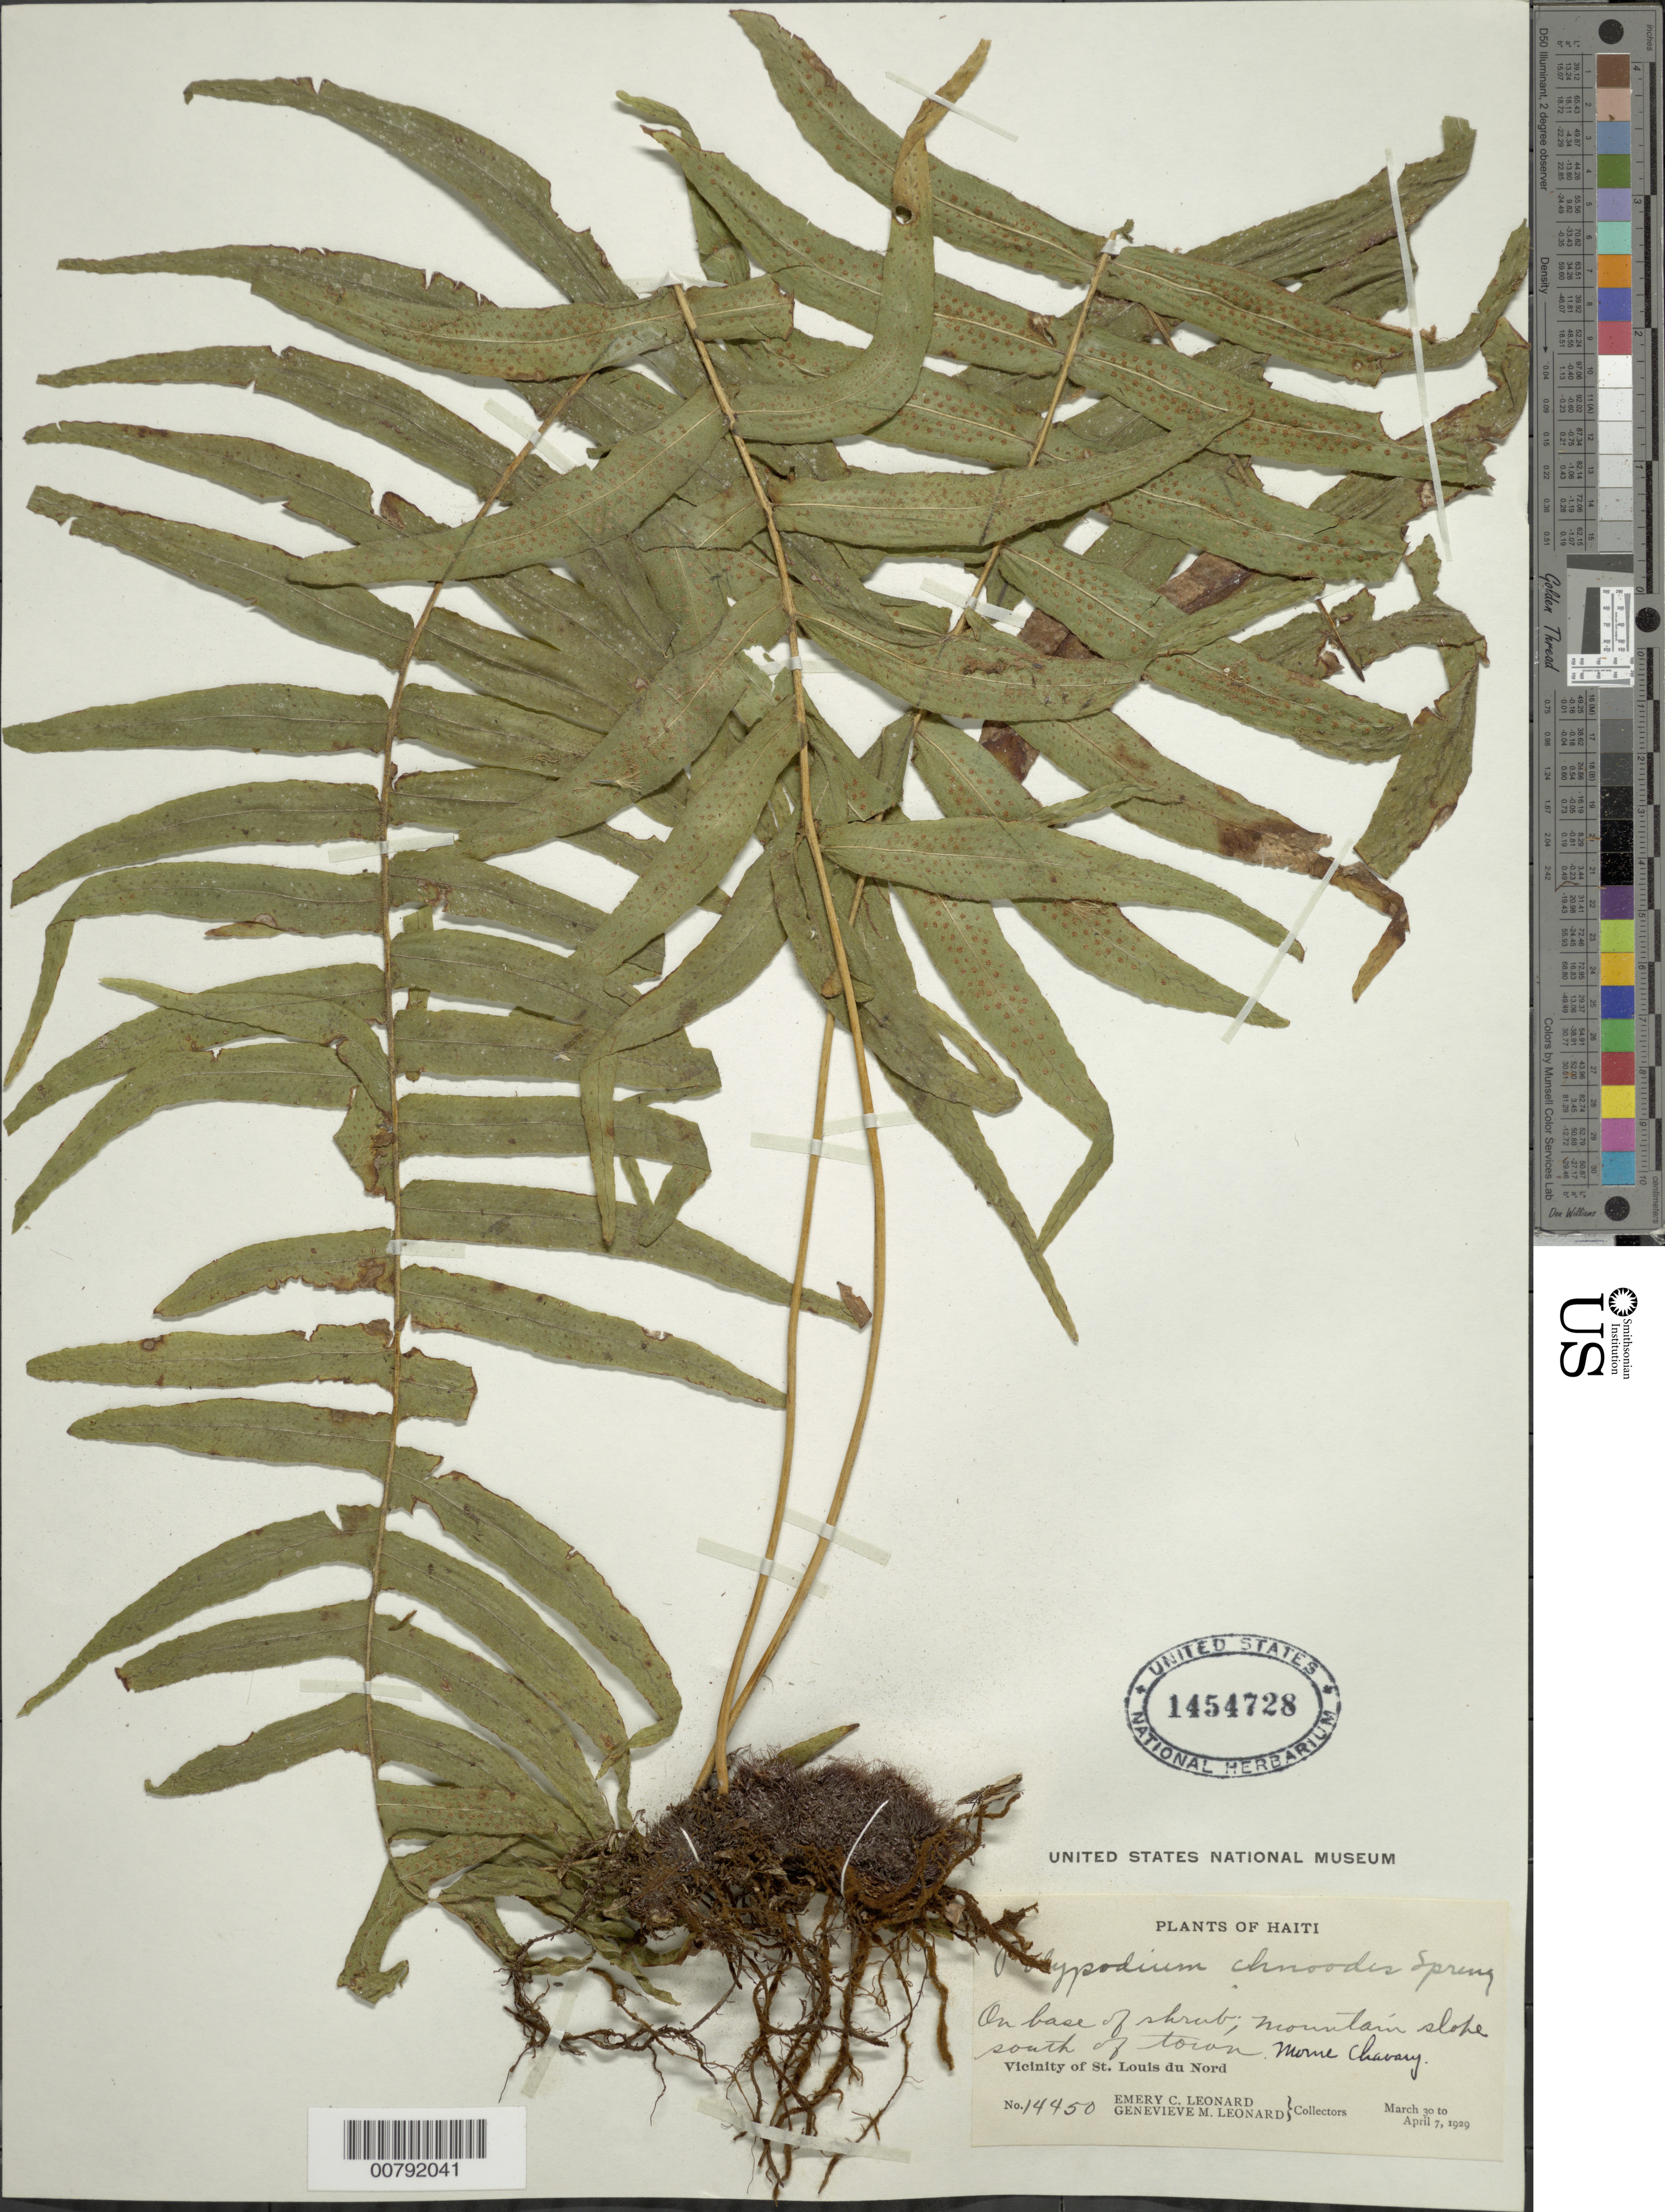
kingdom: Plantae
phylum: Tracheophyta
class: Polypodiopsida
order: Polypodiales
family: Polypodiaceae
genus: Serpocaulon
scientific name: Serpocaulon dissimile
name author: (L.) A.R. Sm.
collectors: E. C. Leonard & G. M. Leonard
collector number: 14450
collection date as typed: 30 Mar 1929 07 Apr 1929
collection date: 1929-03-30/1929-04-07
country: Haiti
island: Hispaniola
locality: St. Louis du Nord, Morne Chavary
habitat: On base of shrub, mountain slope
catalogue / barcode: US 1454728